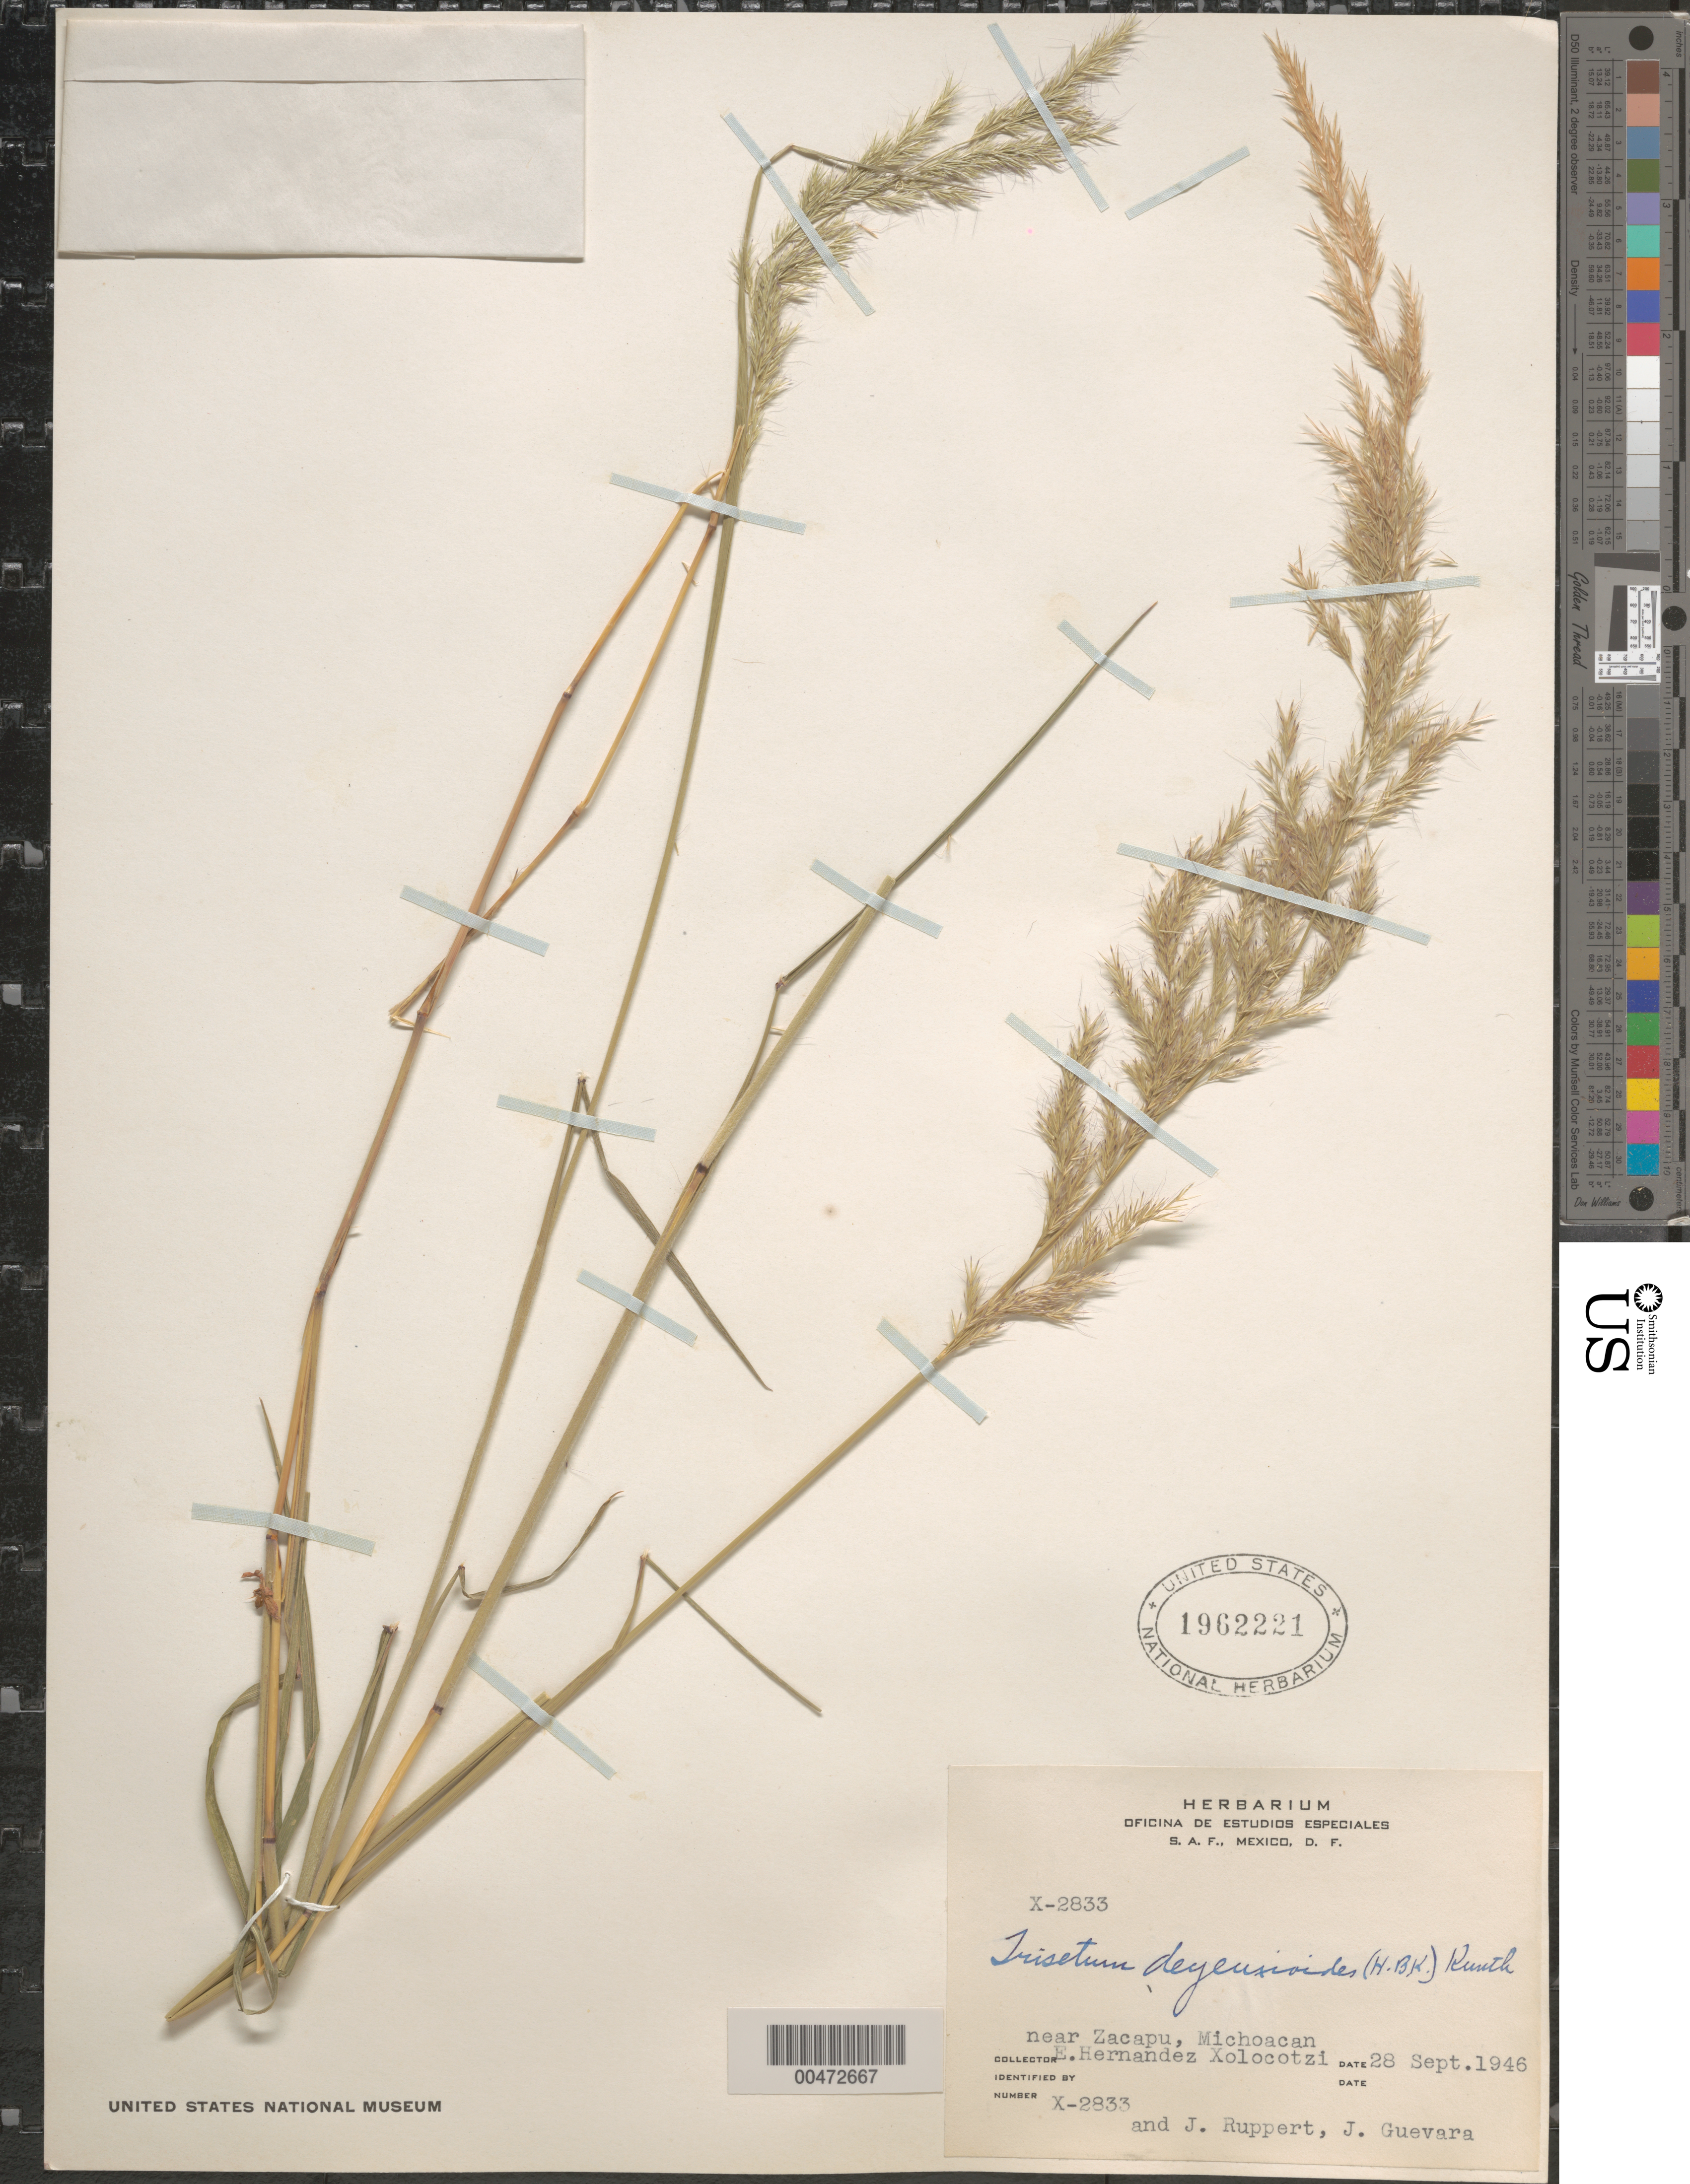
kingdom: Plantae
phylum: Tracheophyta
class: Liliopsida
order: Poales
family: Poaceae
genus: Trisetum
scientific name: Trisetum deyeuxioides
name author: (Kunth) Kunth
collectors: E. I. Hernández-X., J. Ruppert & J. Guevara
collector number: X-2833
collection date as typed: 28 Sep 1946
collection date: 1946-09-28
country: Mexico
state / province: Michoacán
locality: Near Zacapu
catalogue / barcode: US 1962221